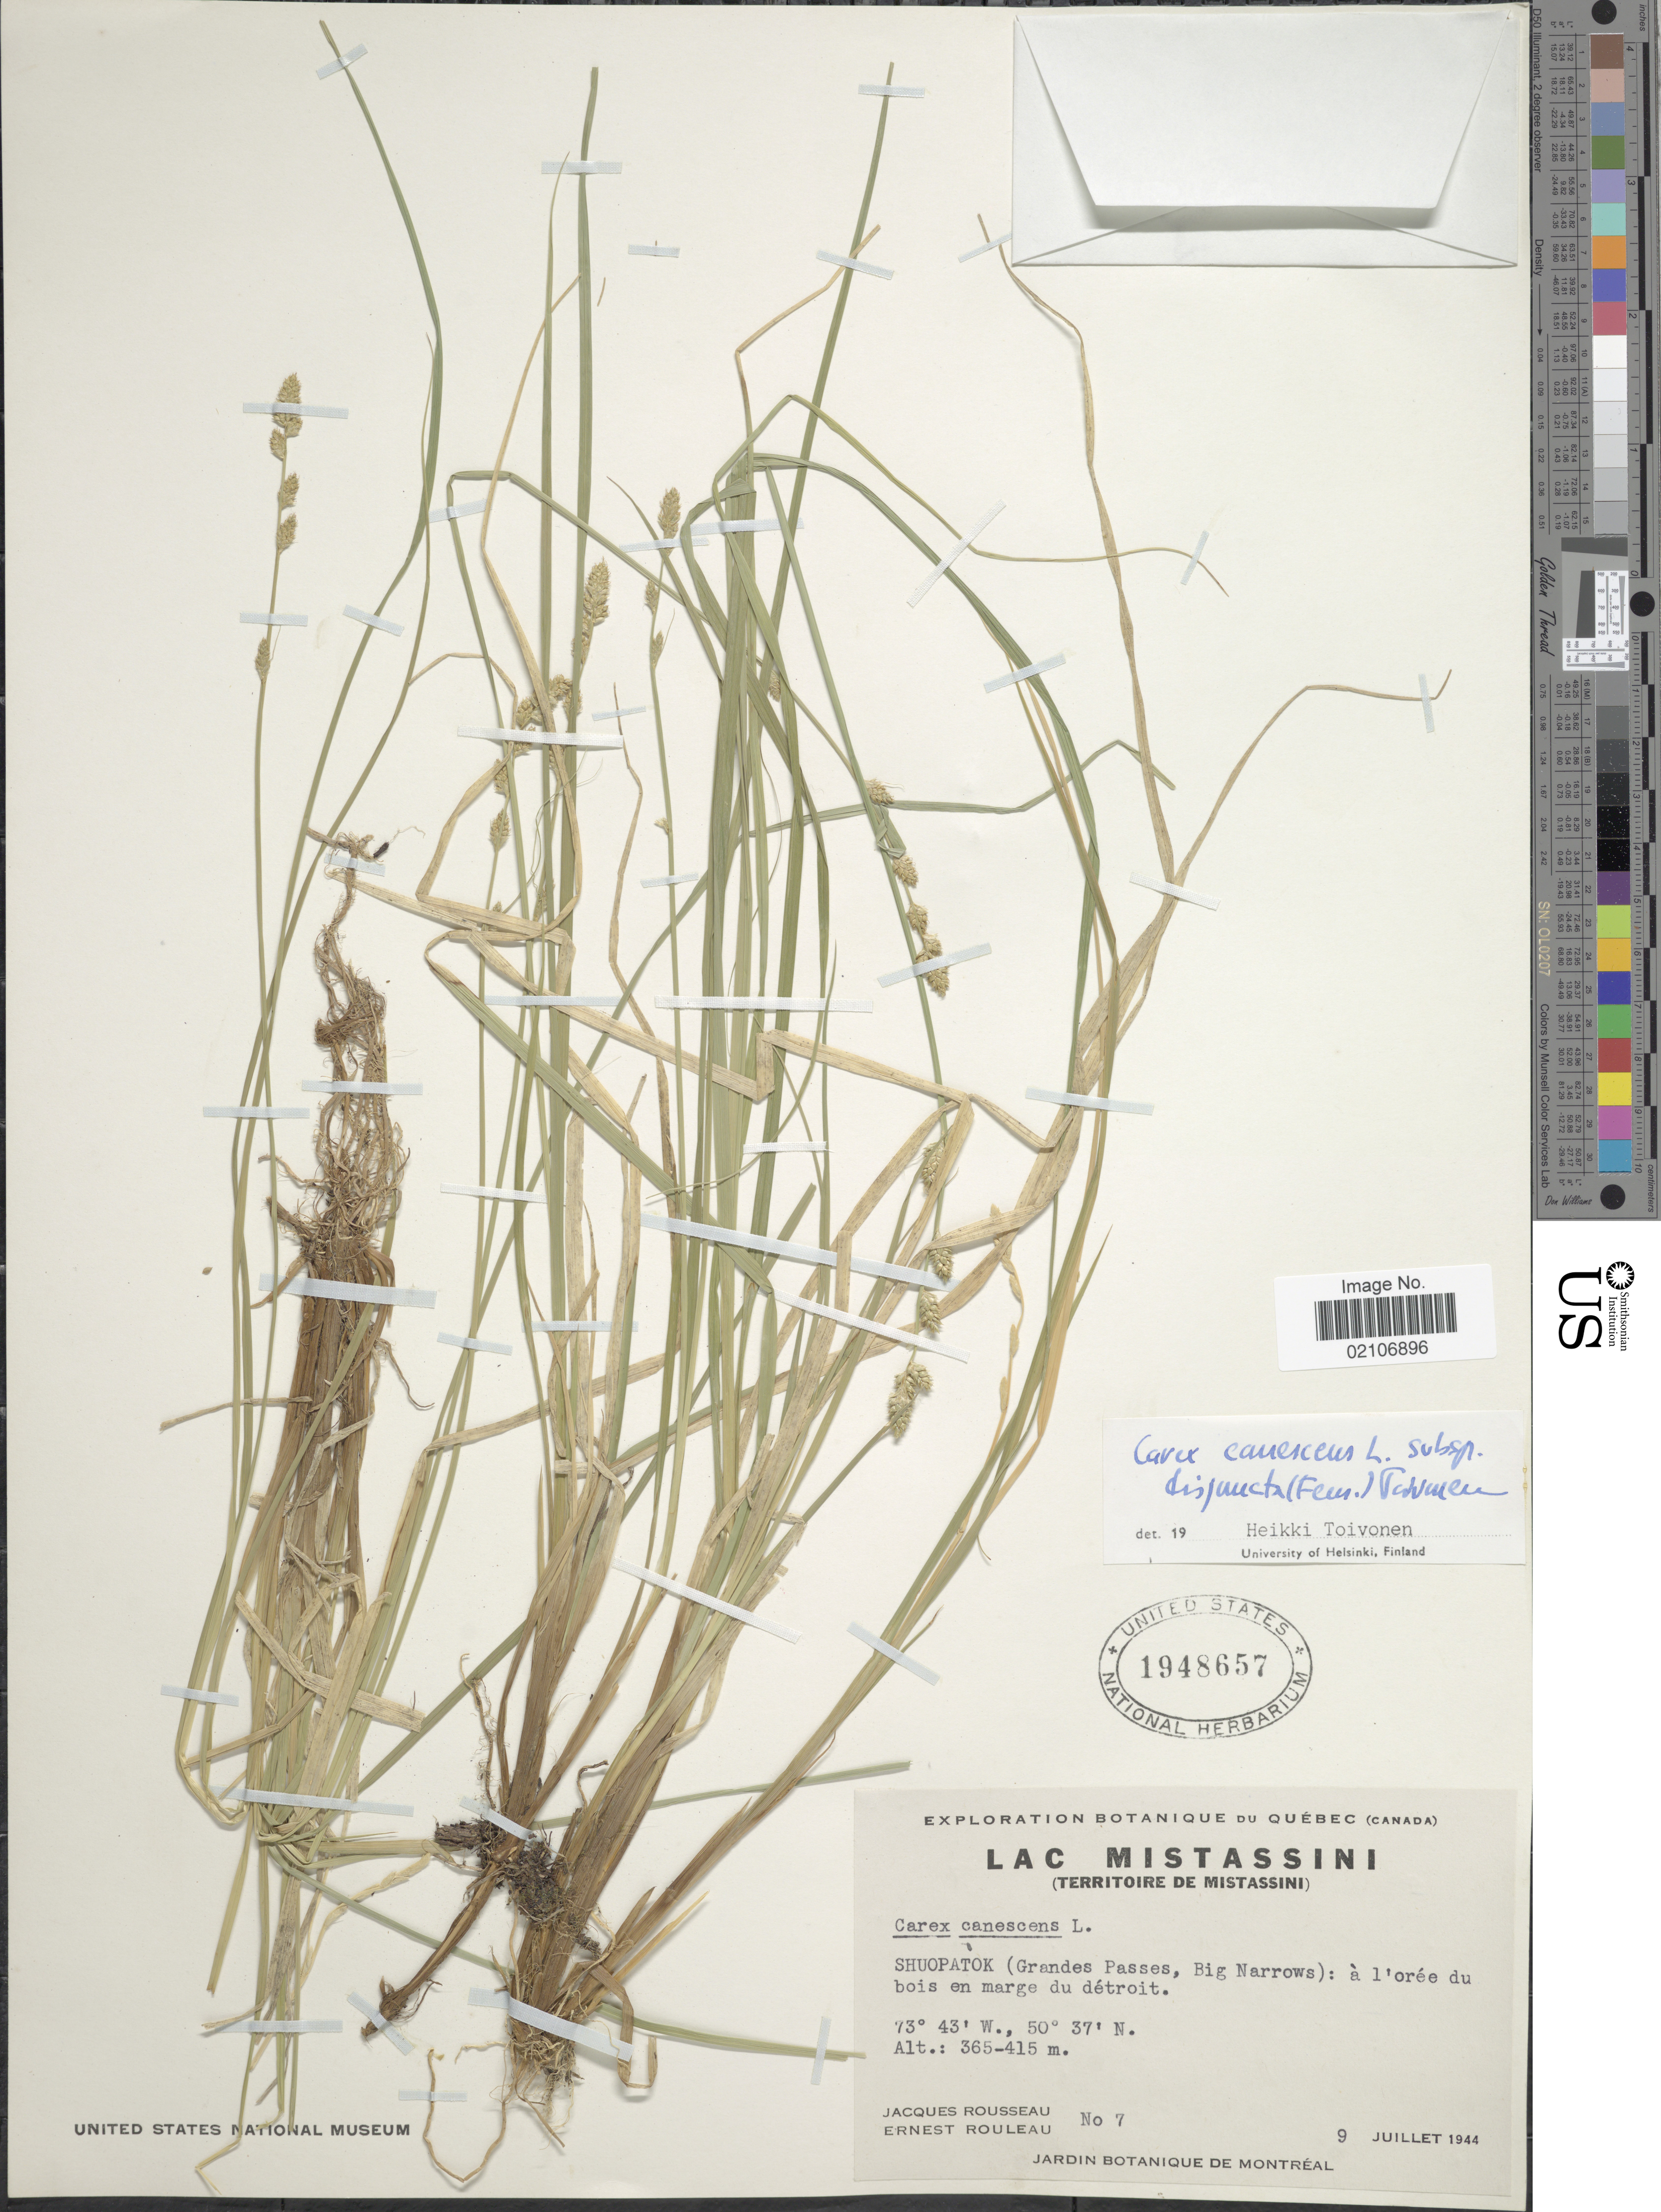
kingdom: Plantae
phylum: Tracheophyta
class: Liliopsida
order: Poales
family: Cyperaceae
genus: Carex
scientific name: Carex canescens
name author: L.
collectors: J. Rousseau & J. Rouleau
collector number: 7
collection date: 1944-07-09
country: Canada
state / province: Quebec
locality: Quebec (Canada), Lac Mistassini (Territoire de Mistassini) Shuopatok (Grandes Passes, Big Narrows): a l'oree du bois en marge du detroit.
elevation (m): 365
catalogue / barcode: US 1948657